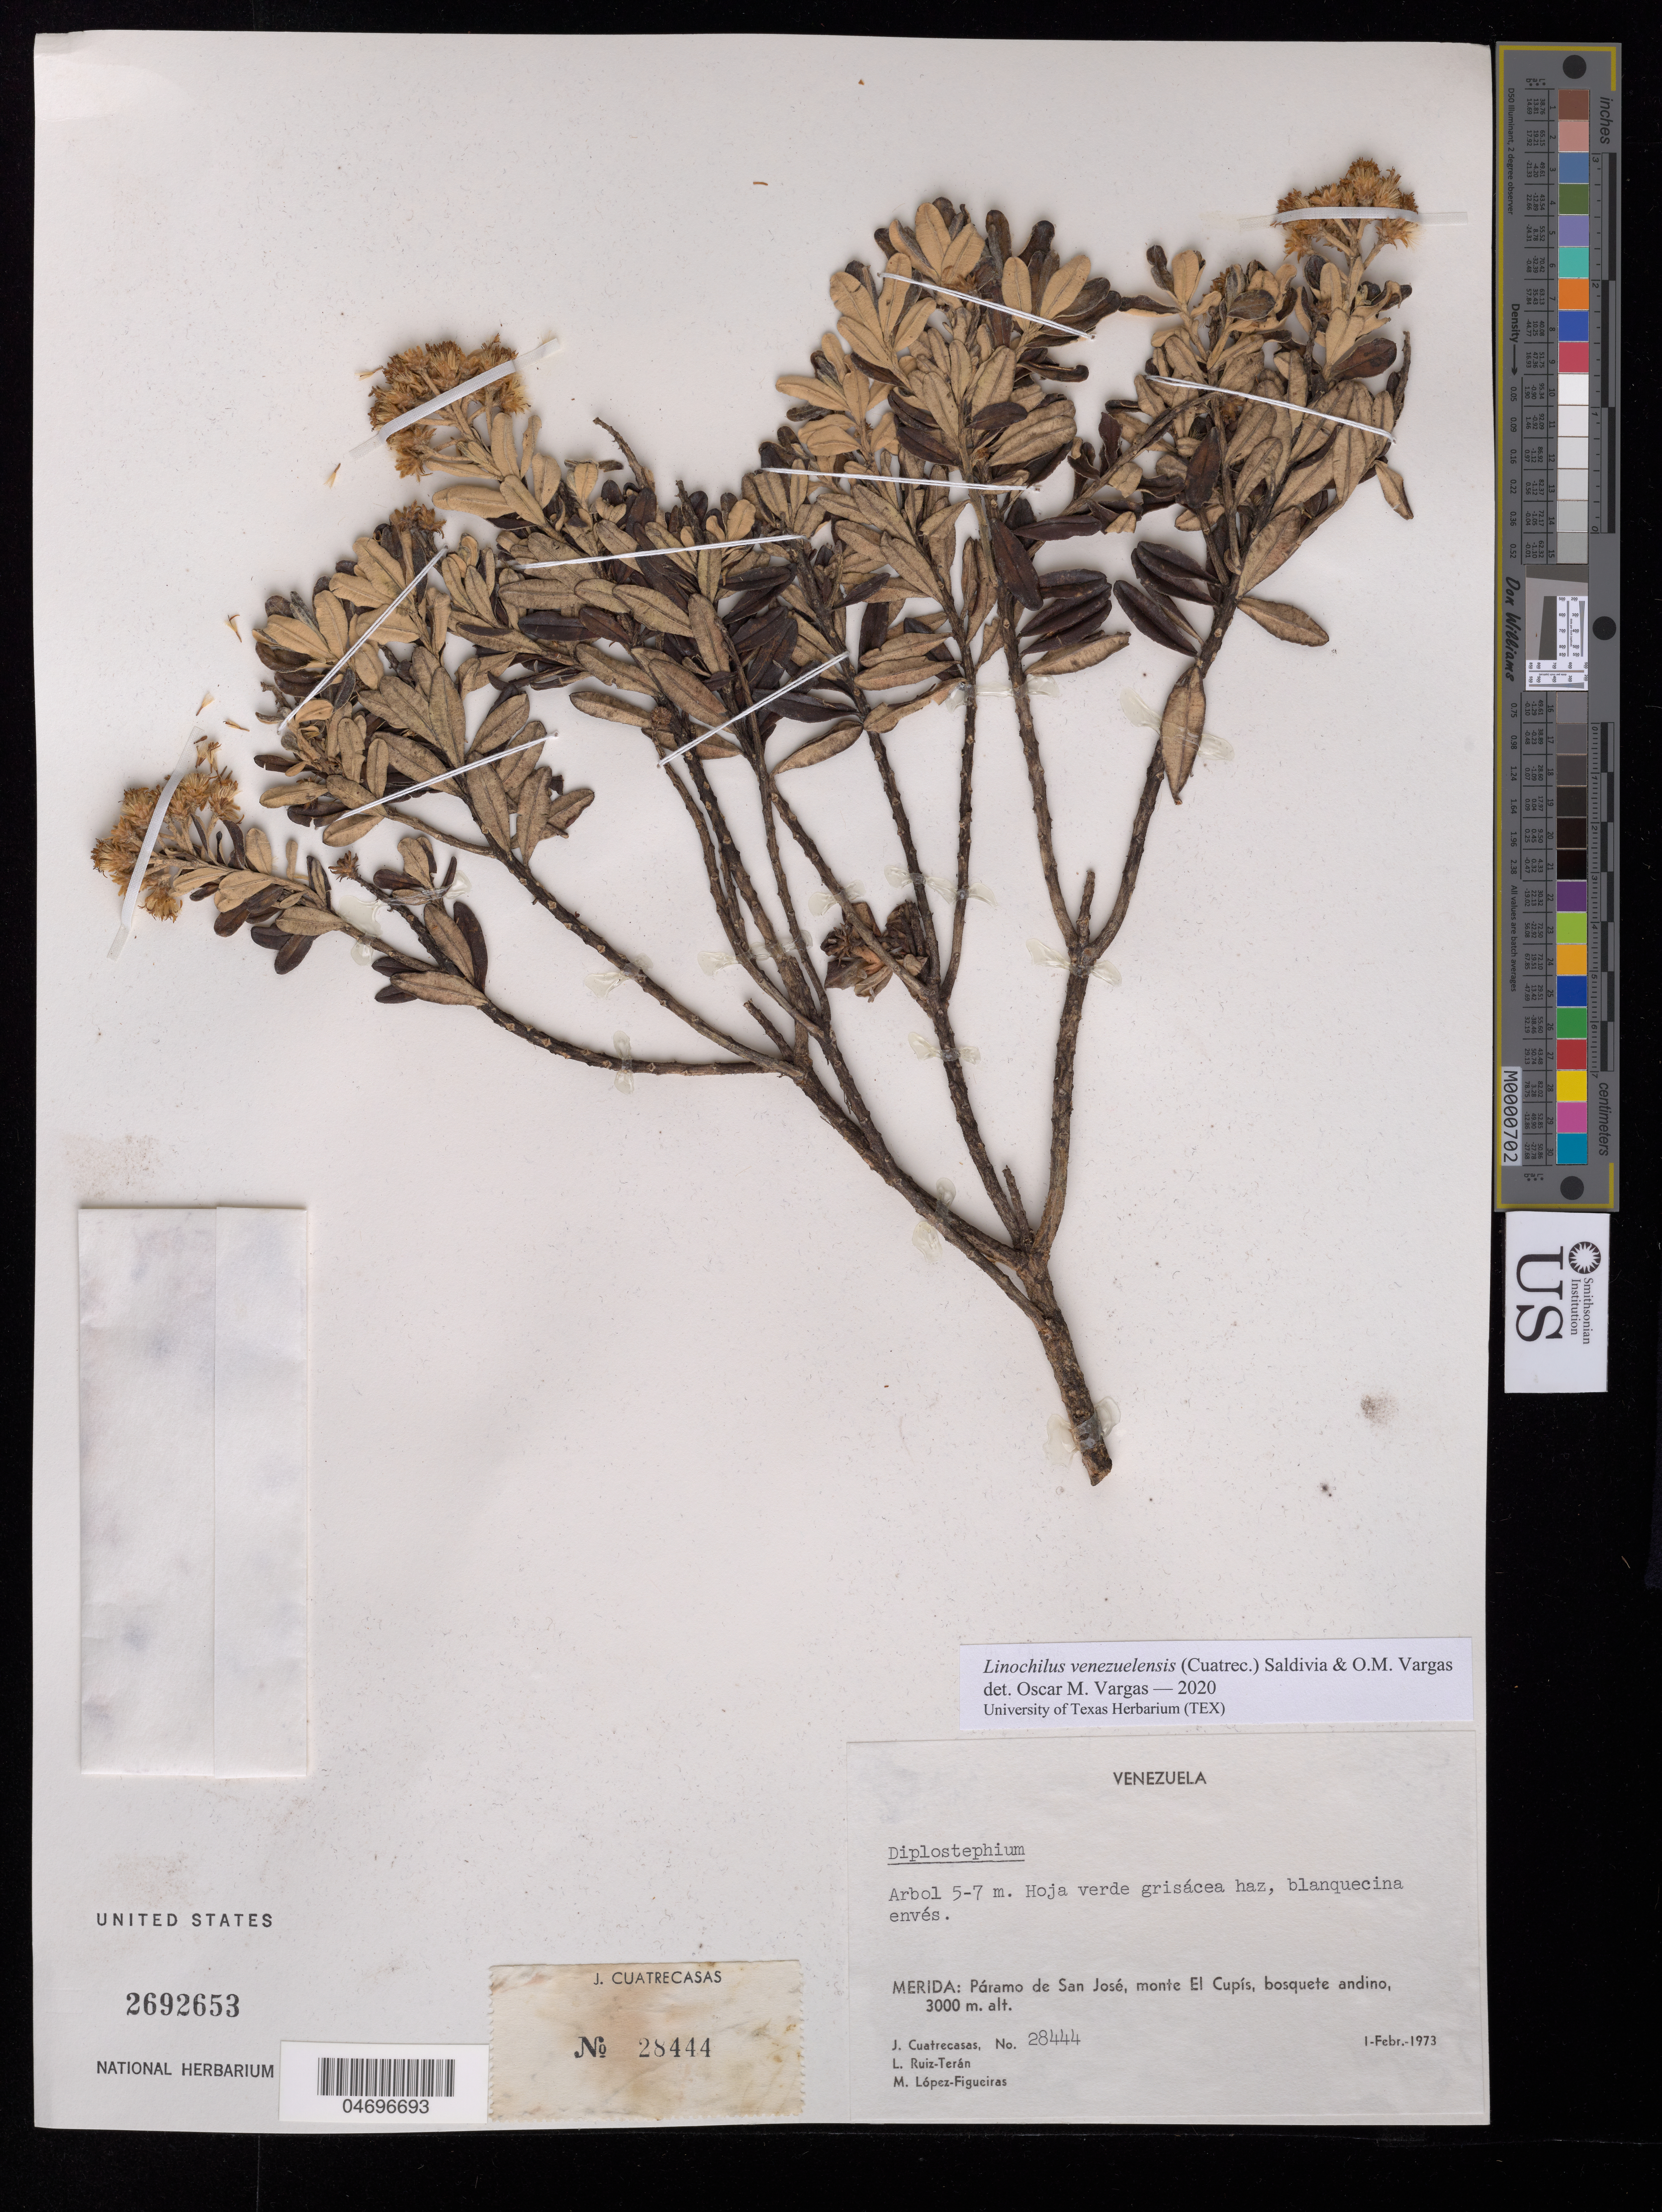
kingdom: Plantae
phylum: Tracheophyta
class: Magnoliopsida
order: Asterales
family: Asteraceae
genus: Linochilus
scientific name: Linochilus venezuelensis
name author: (Cuatrec.) Saldivia & O.M. Vargas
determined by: Vargas, Oscar M.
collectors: J. Cuatrecasas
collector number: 28444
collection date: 1973-02-01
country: Venezuela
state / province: Mérida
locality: Páramo de San José, monte El Cupís, bosquete andino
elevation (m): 3000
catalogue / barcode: US 2692653